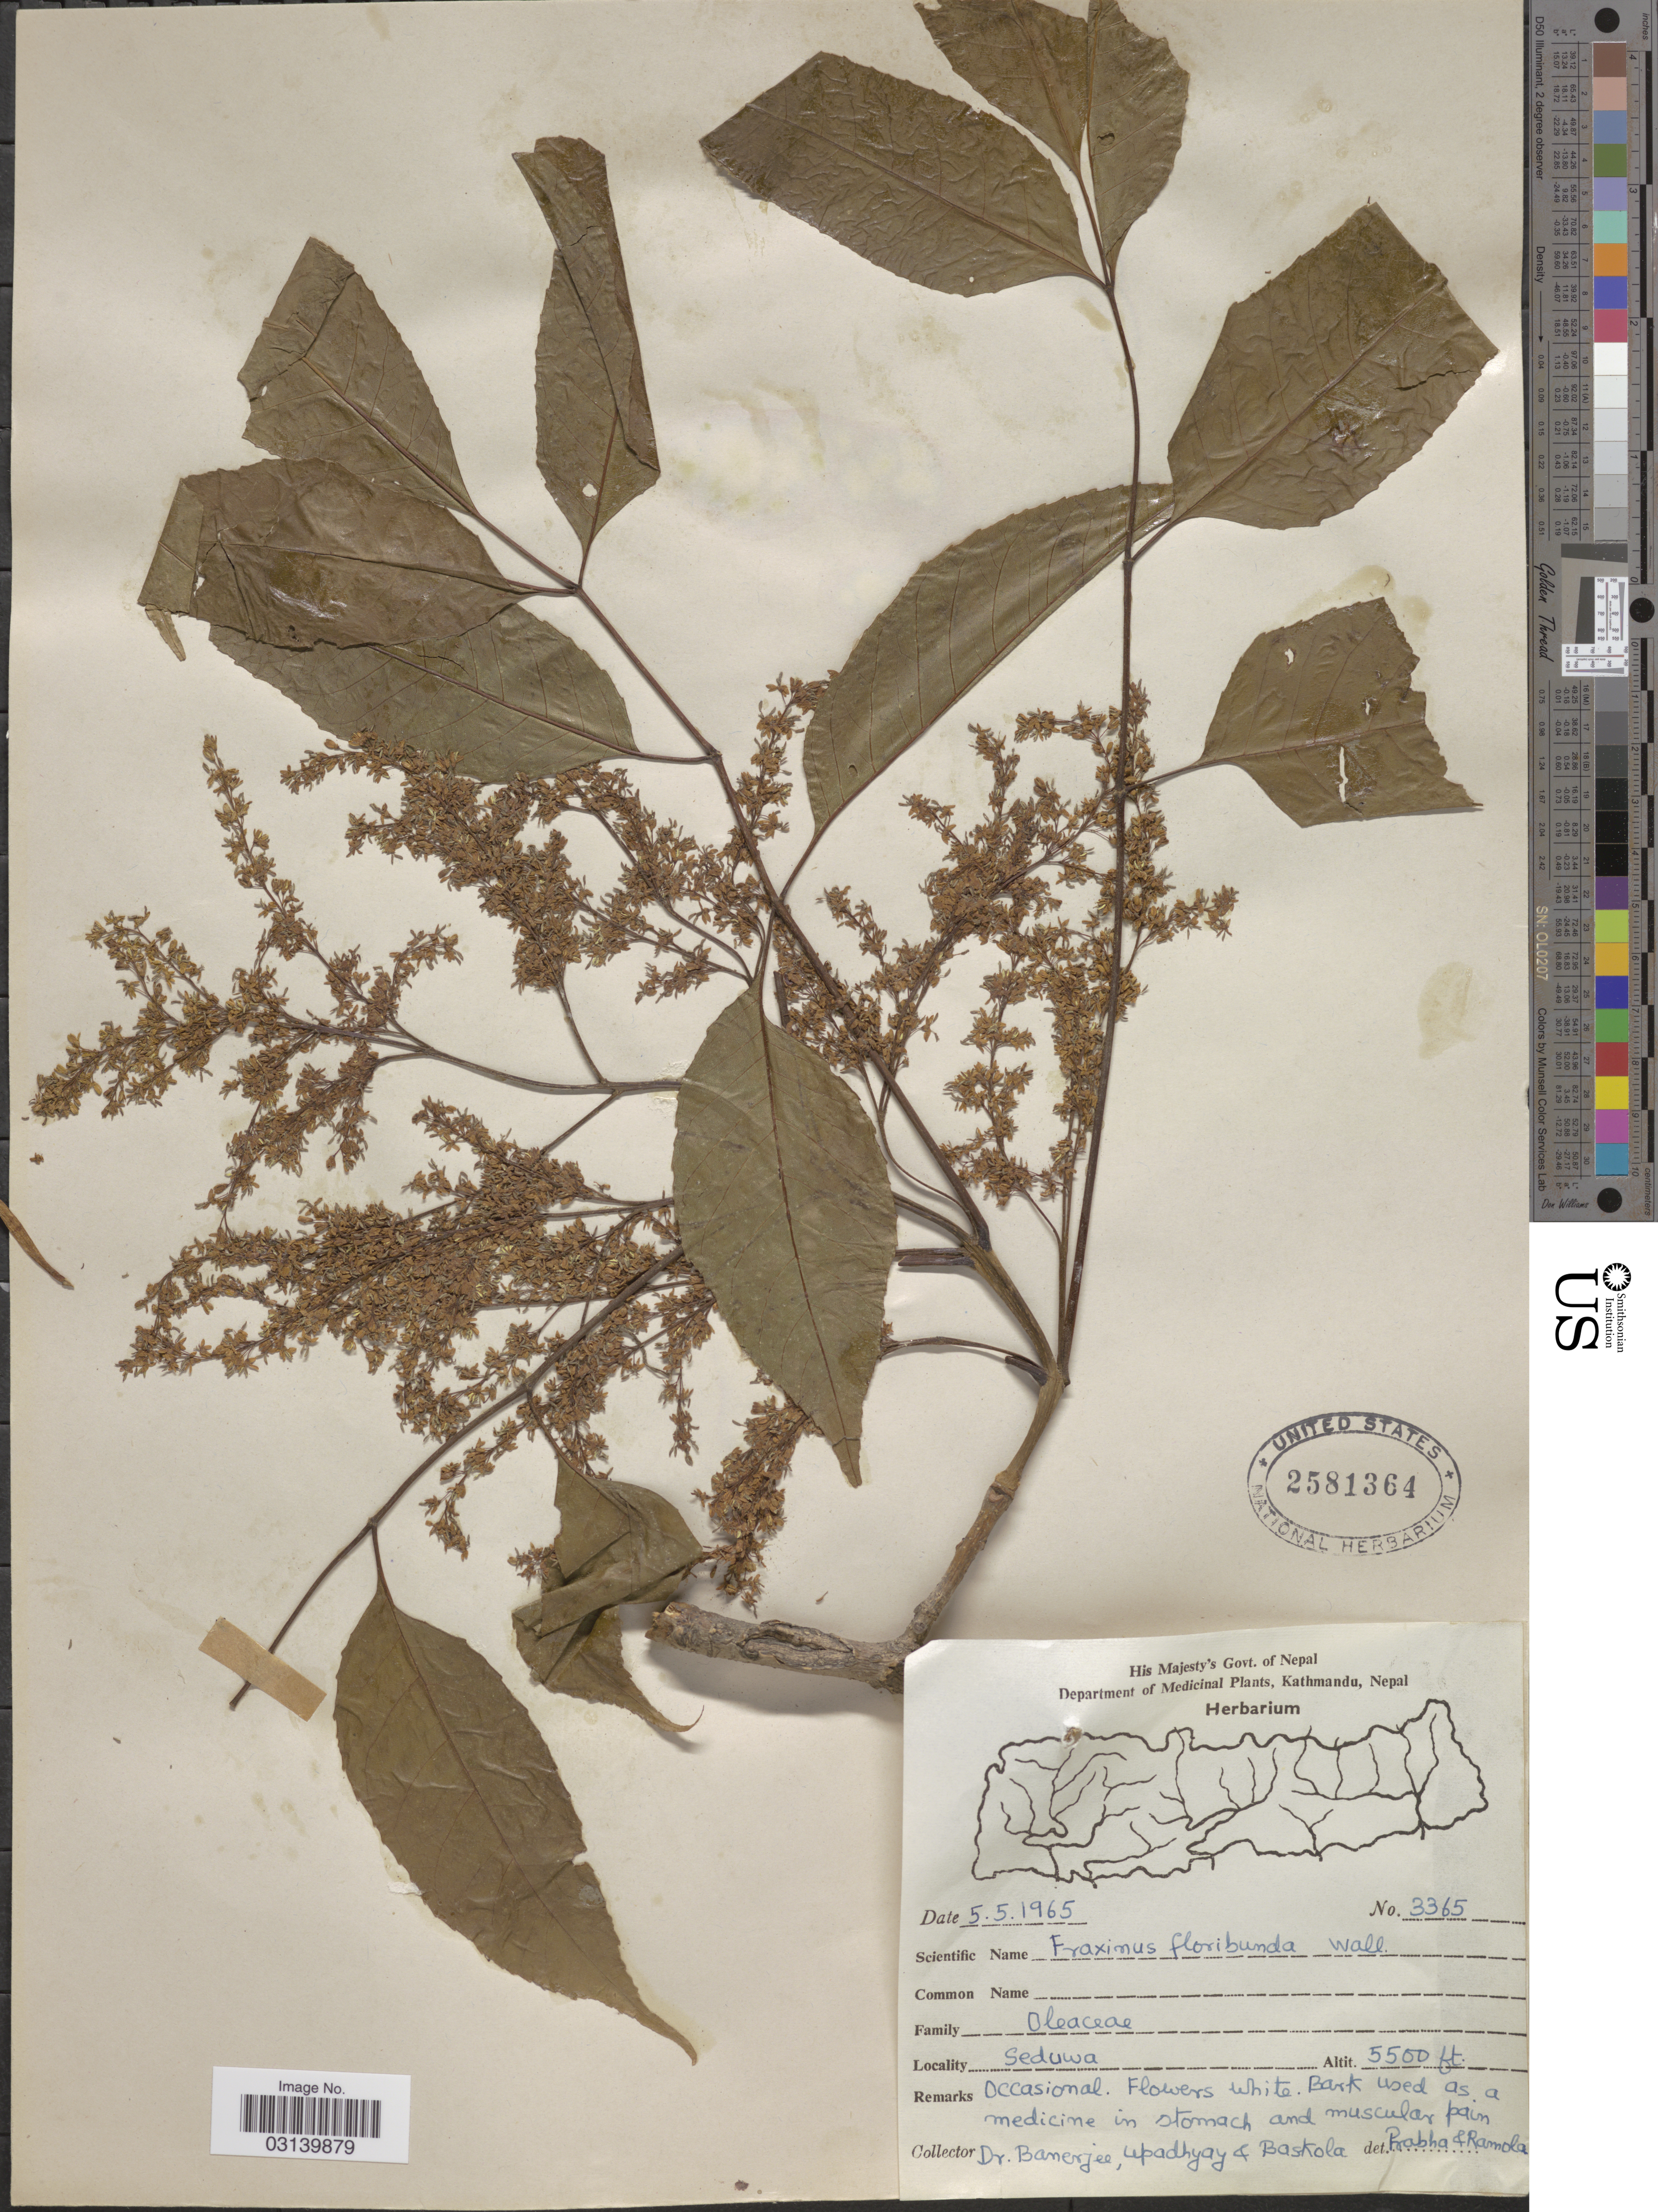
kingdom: Plantae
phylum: Tracheophyta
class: Magnoliopsida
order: Lamiales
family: Oleaceae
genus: Fraxinus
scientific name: Fraxinus floribunda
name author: Wall.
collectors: -. Banerjee, Upadhyay, -- & Baskola, --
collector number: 3365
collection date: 1965-05-05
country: Nepal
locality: Seduwa.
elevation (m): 1676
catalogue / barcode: US 2581364